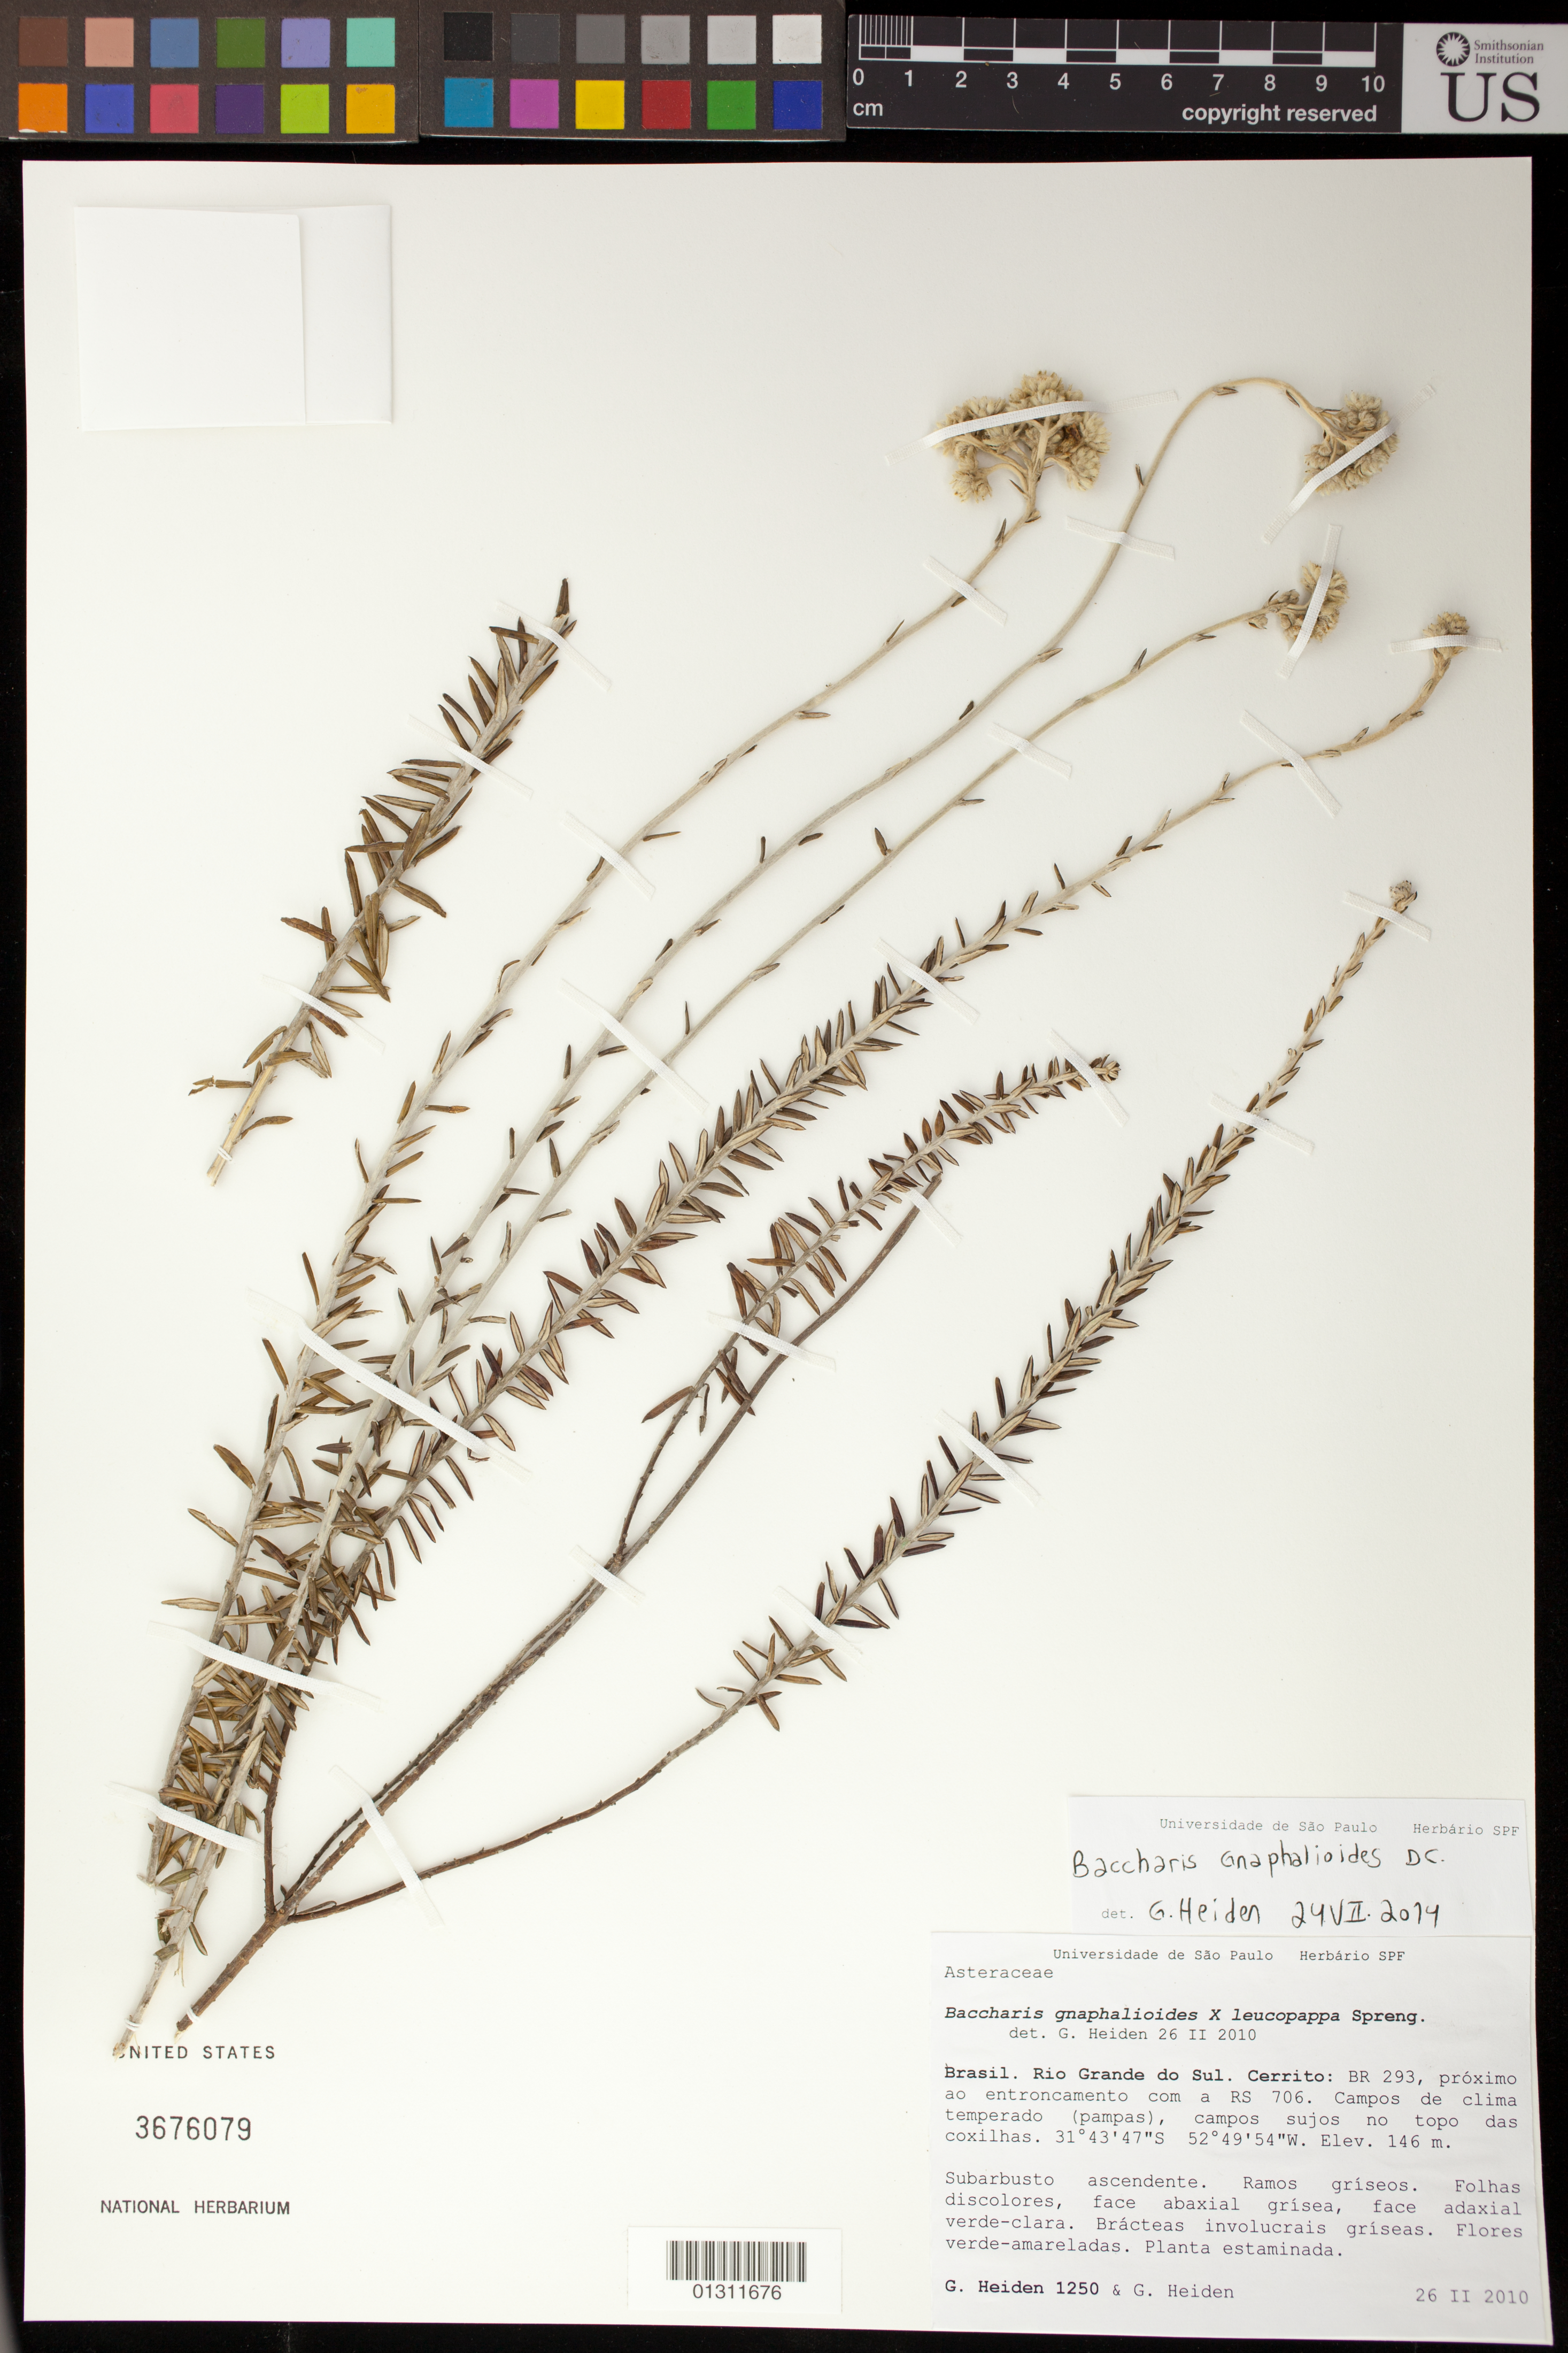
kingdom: Plantae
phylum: Tracheophyta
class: Magnoliopsida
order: Asterales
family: Asteraceae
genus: Baccharis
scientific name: Baccharis gnaphalioides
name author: DC.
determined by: Heiden, G.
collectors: G. Heiden & G. Heiden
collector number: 1250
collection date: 2010-02-26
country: Brazil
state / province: Rio Grande do Sul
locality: Brasil. Rio Grande do Sul. Cerrito: BR 293, proximo ao entroncamento com a RS 706.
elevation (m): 146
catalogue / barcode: US 3676079